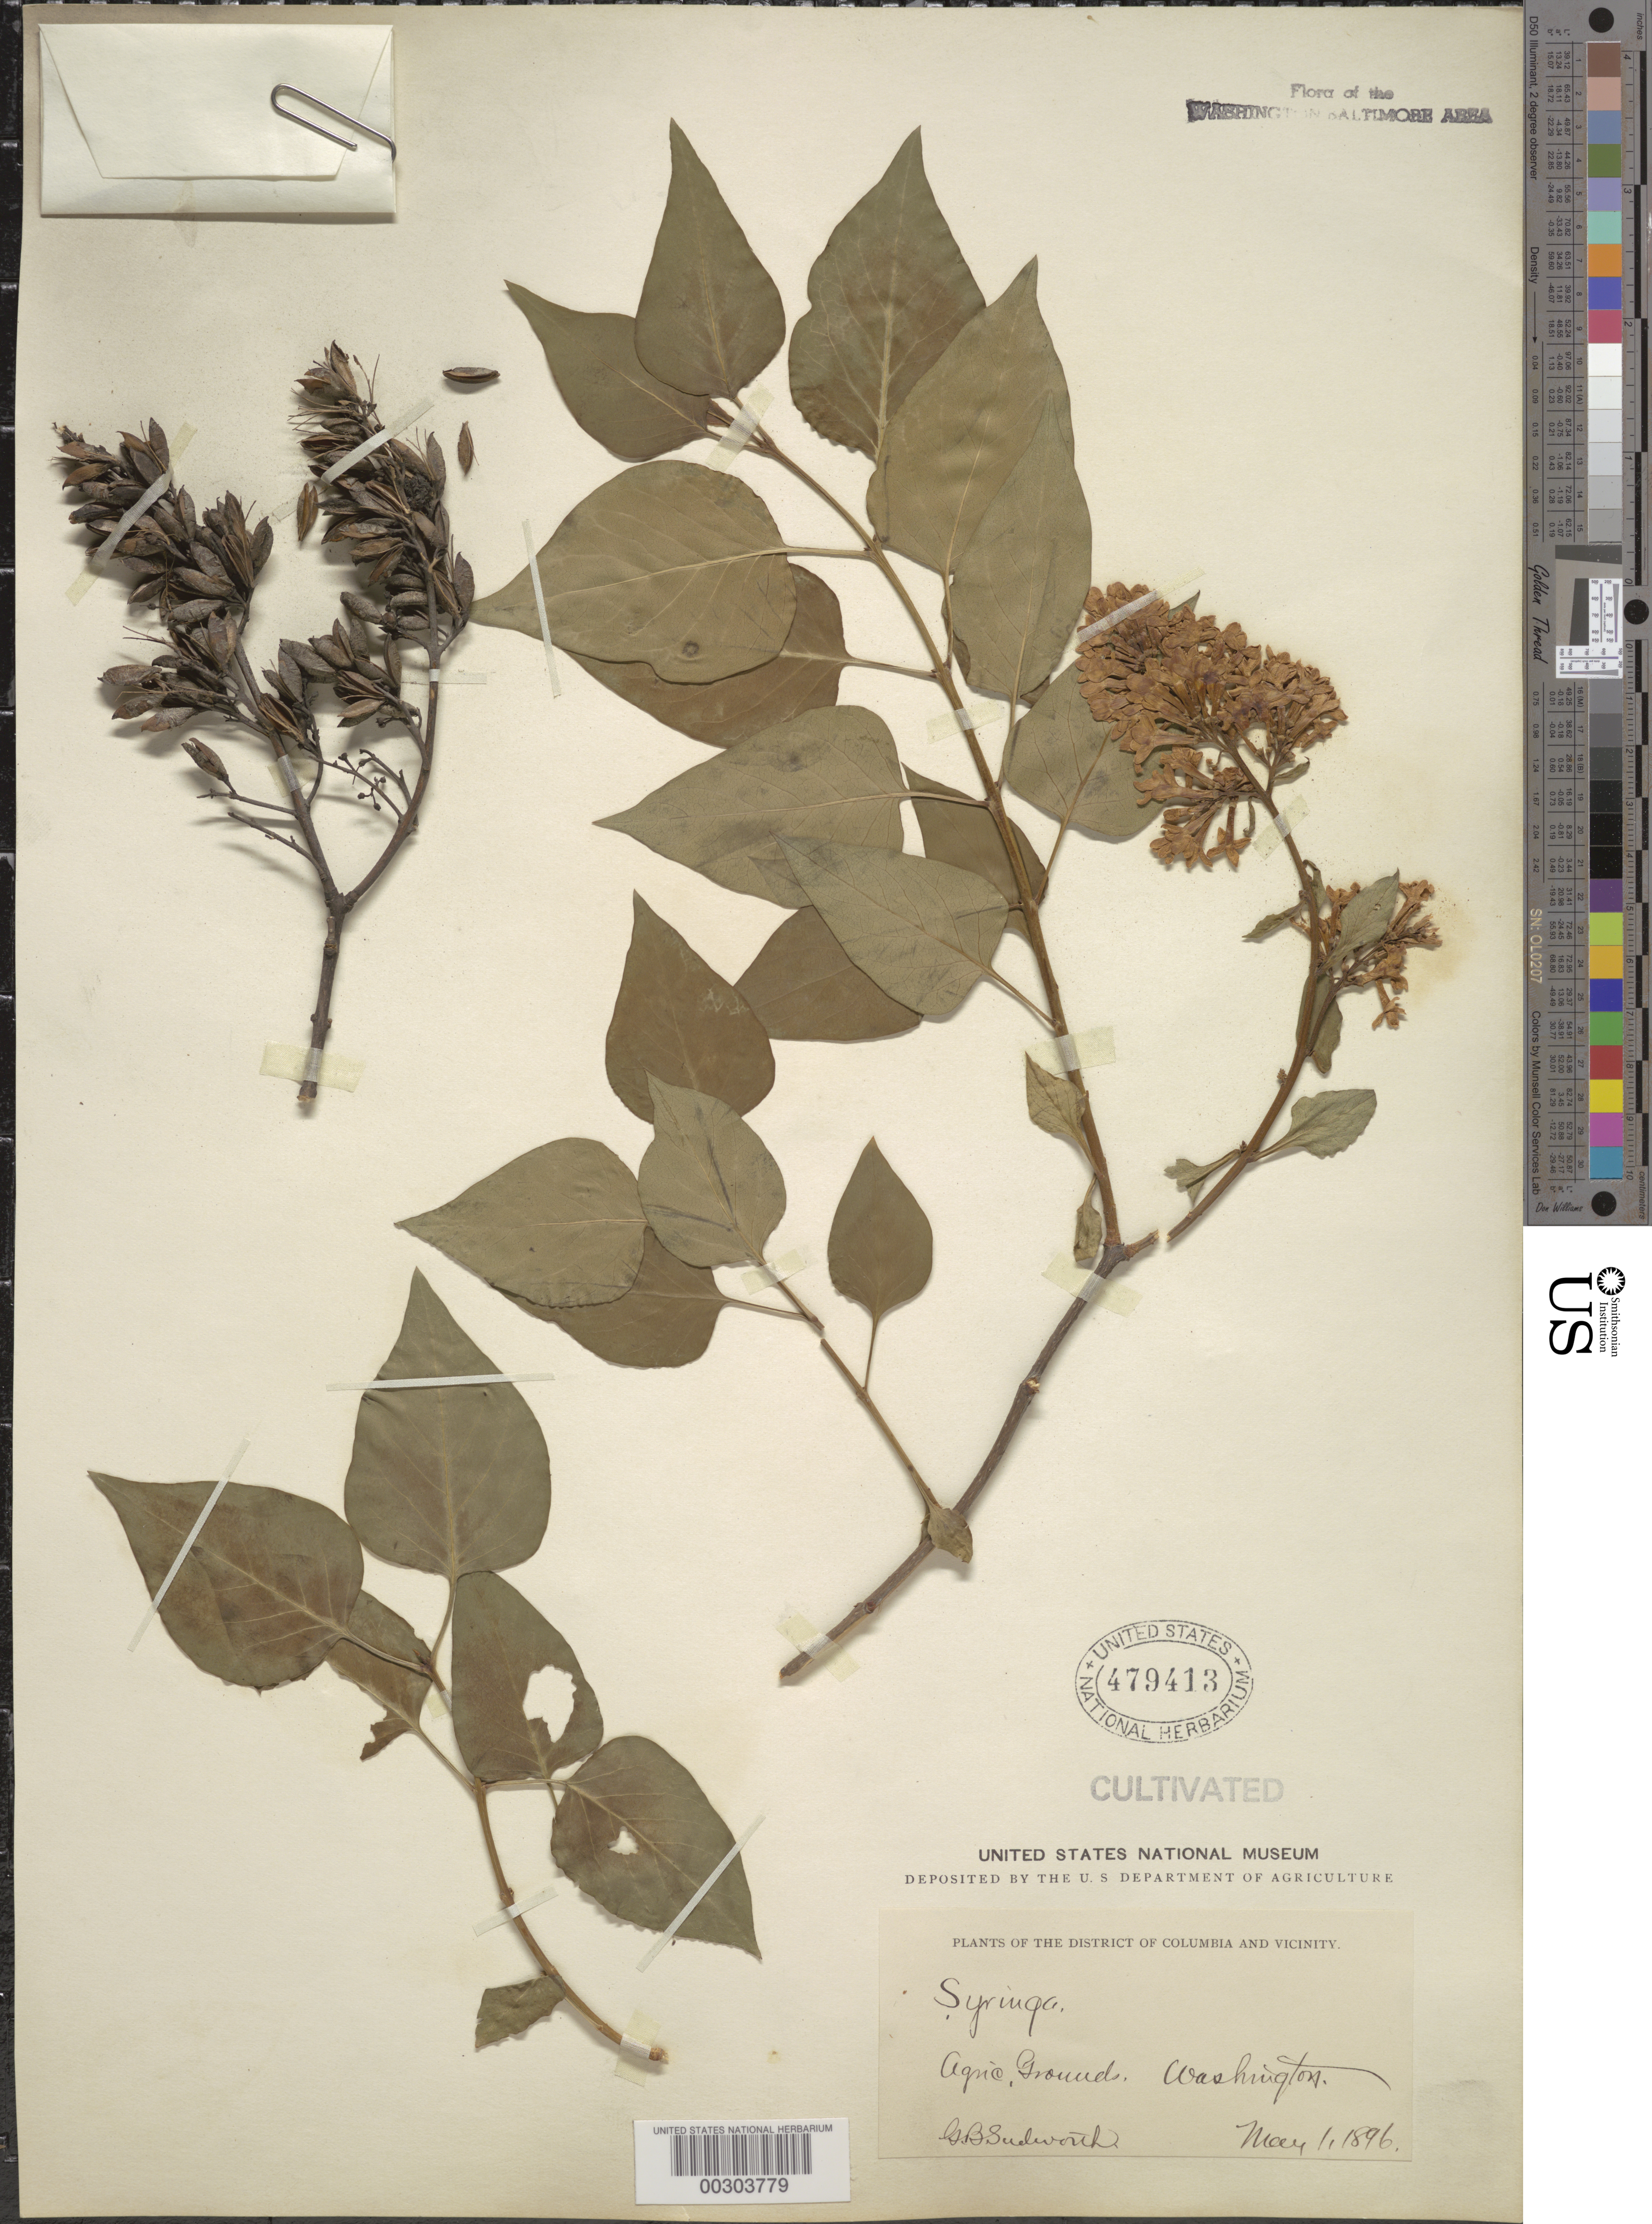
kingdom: Plantae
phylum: Tracheophyta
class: Magnoliopsida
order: Lamiales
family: Oleaceae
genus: Syringa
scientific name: Syringa vulgaris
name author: L.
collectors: G. B. Sudworth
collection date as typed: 01 May 1896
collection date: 1896-05-01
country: United States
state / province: District of Columbia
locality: Department of Agriculture grounds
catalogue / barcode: US 479413